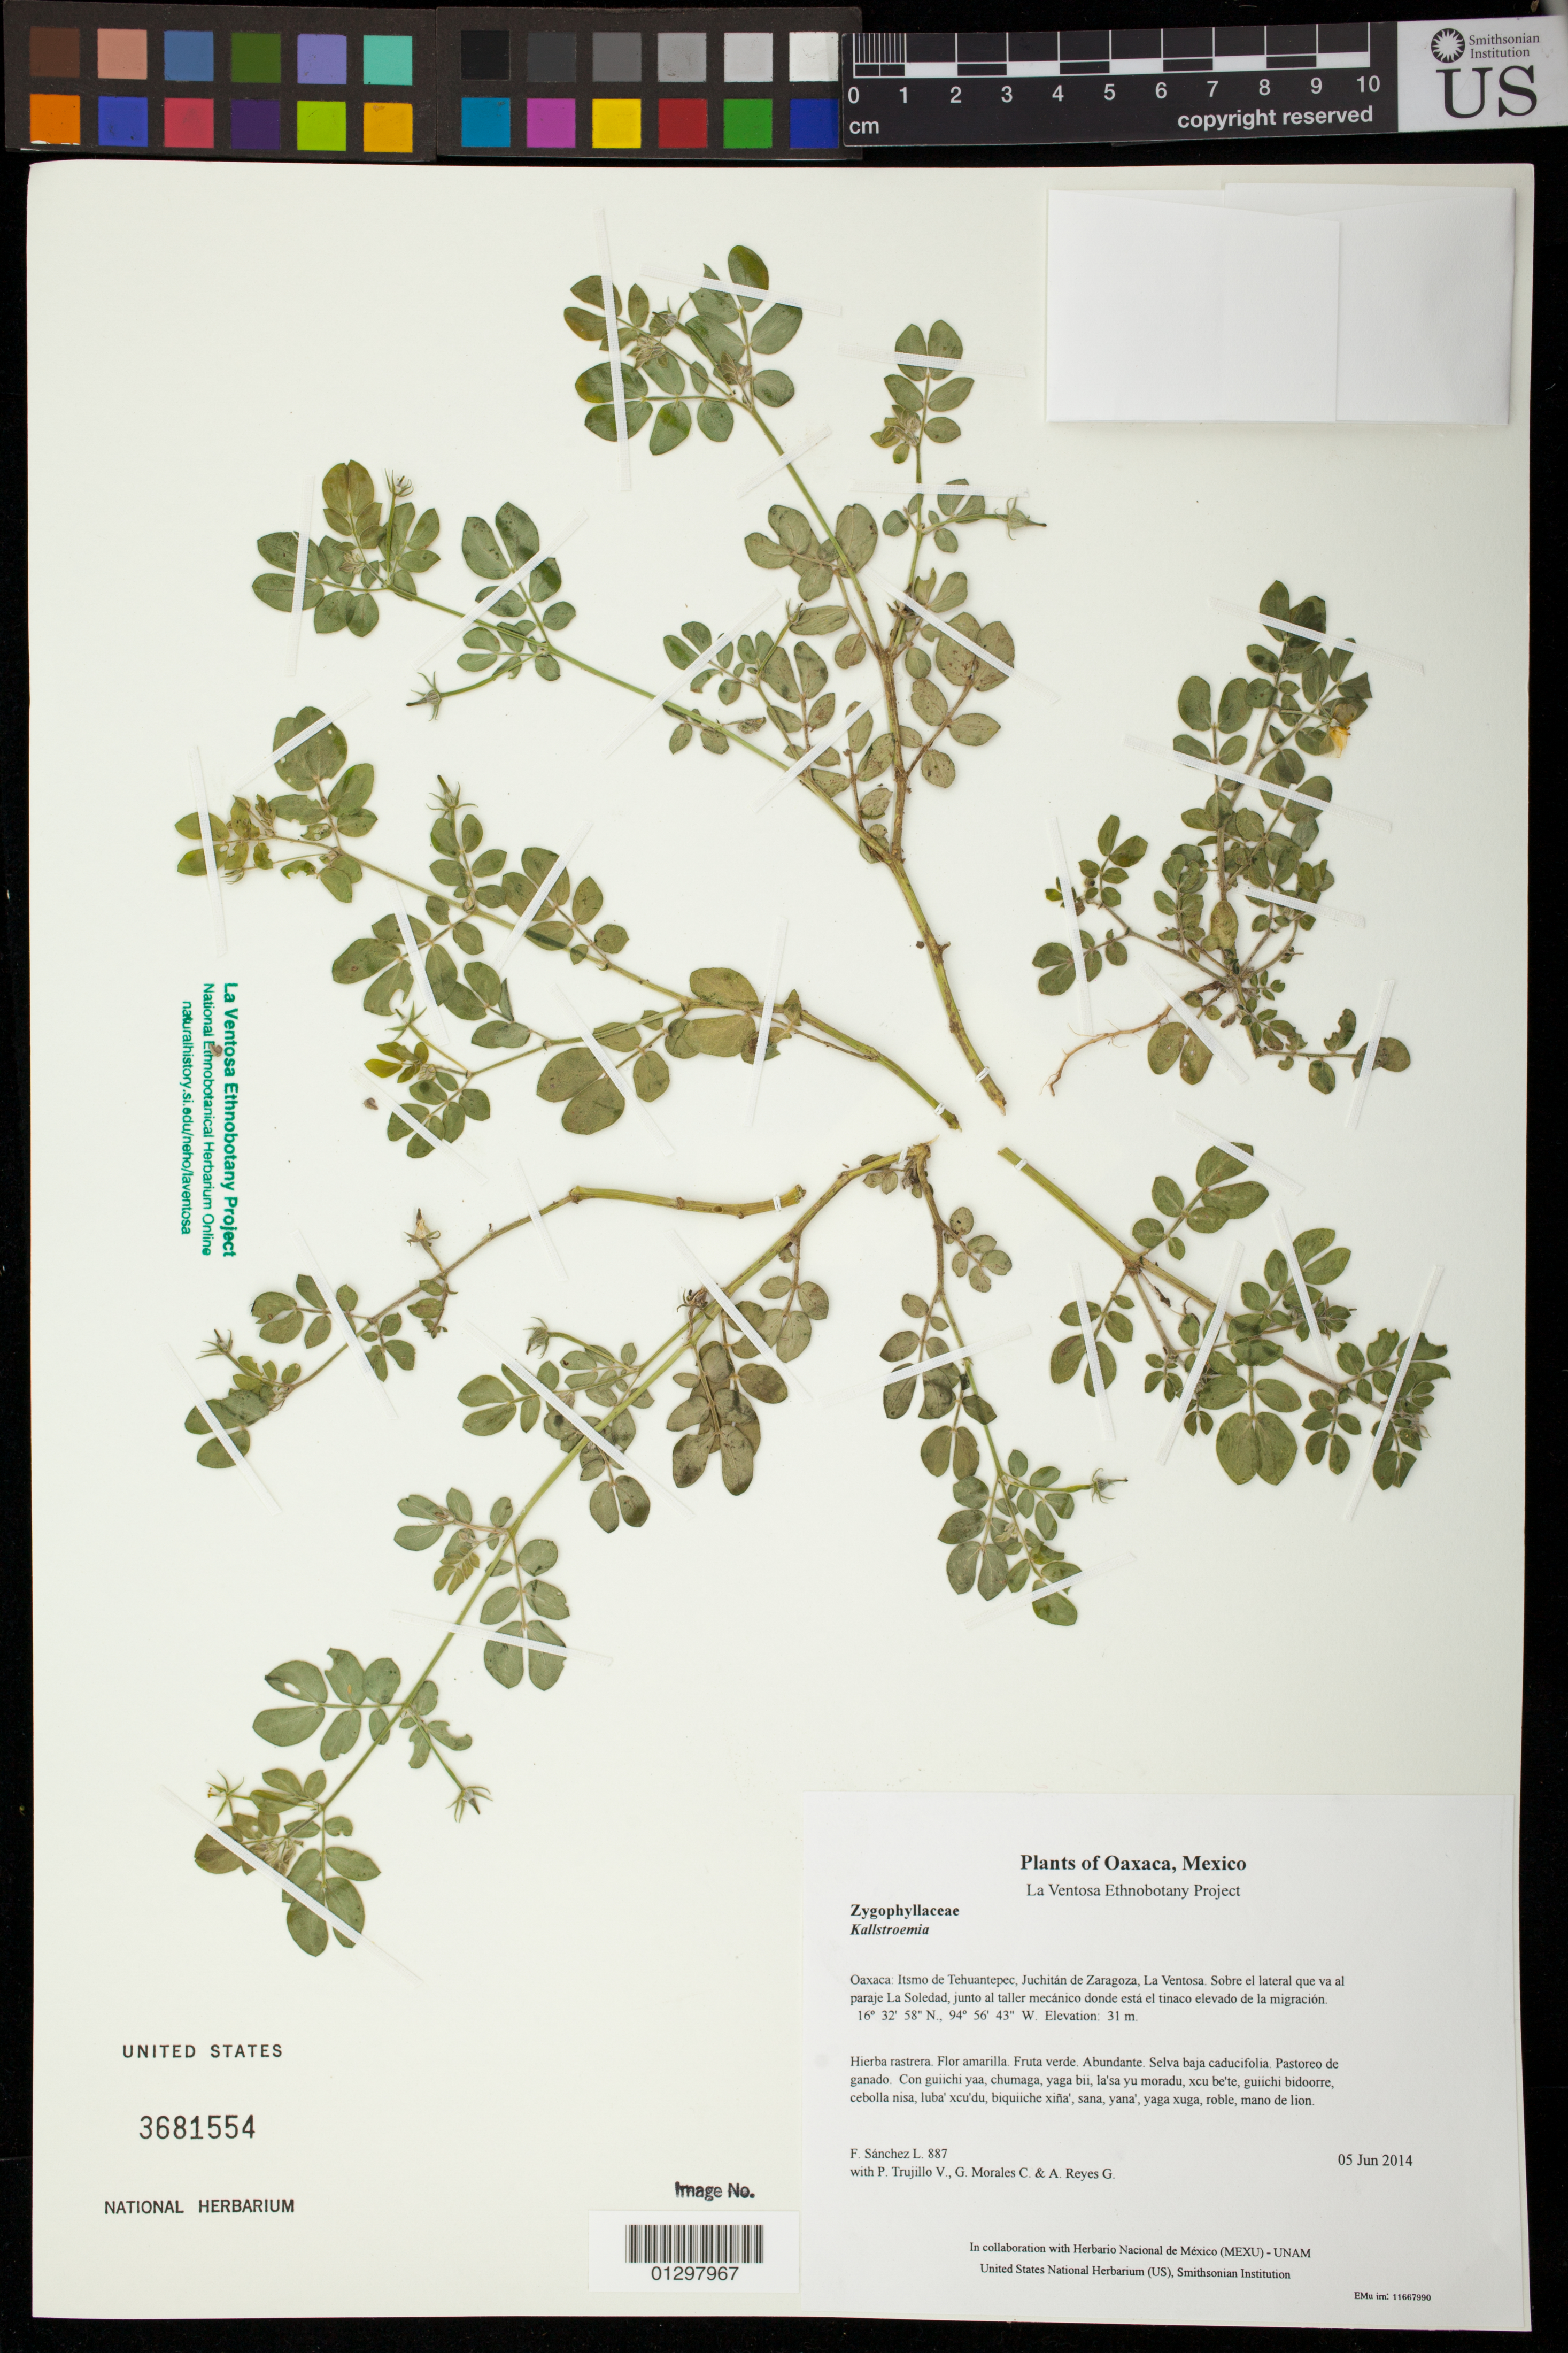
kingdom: Plantae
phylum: Tracheophyta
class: Magnoliopsida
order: Zygophyllales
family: Zygophyllaceae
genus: Kallstroemia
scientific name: Kallstroemia rosei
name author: Rydb.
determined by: Velasco G., Kenia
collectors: F. Sánchez L., P. Trujillo V., G. Morales C. & A. Reyes G.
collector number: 887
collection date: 2014-06-05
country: Mexico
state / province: Oaxaca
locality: Itsmo de Tehuantepec, Juchitán de Zaragoza, La Ventosa. Sobre el lateral que va al paraje La Soledad, junto al taller mecánico donde está el tinaco elevado de la migración.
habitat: Selva baja caducifolia. Pastoreo de ganado.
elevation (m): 31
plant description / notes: JEBOT, MEXU, SERO, US; Guixi bandaga. Guie' naguchi. Cuaananaxhi naga'. Stale.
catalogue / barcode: US 3681554